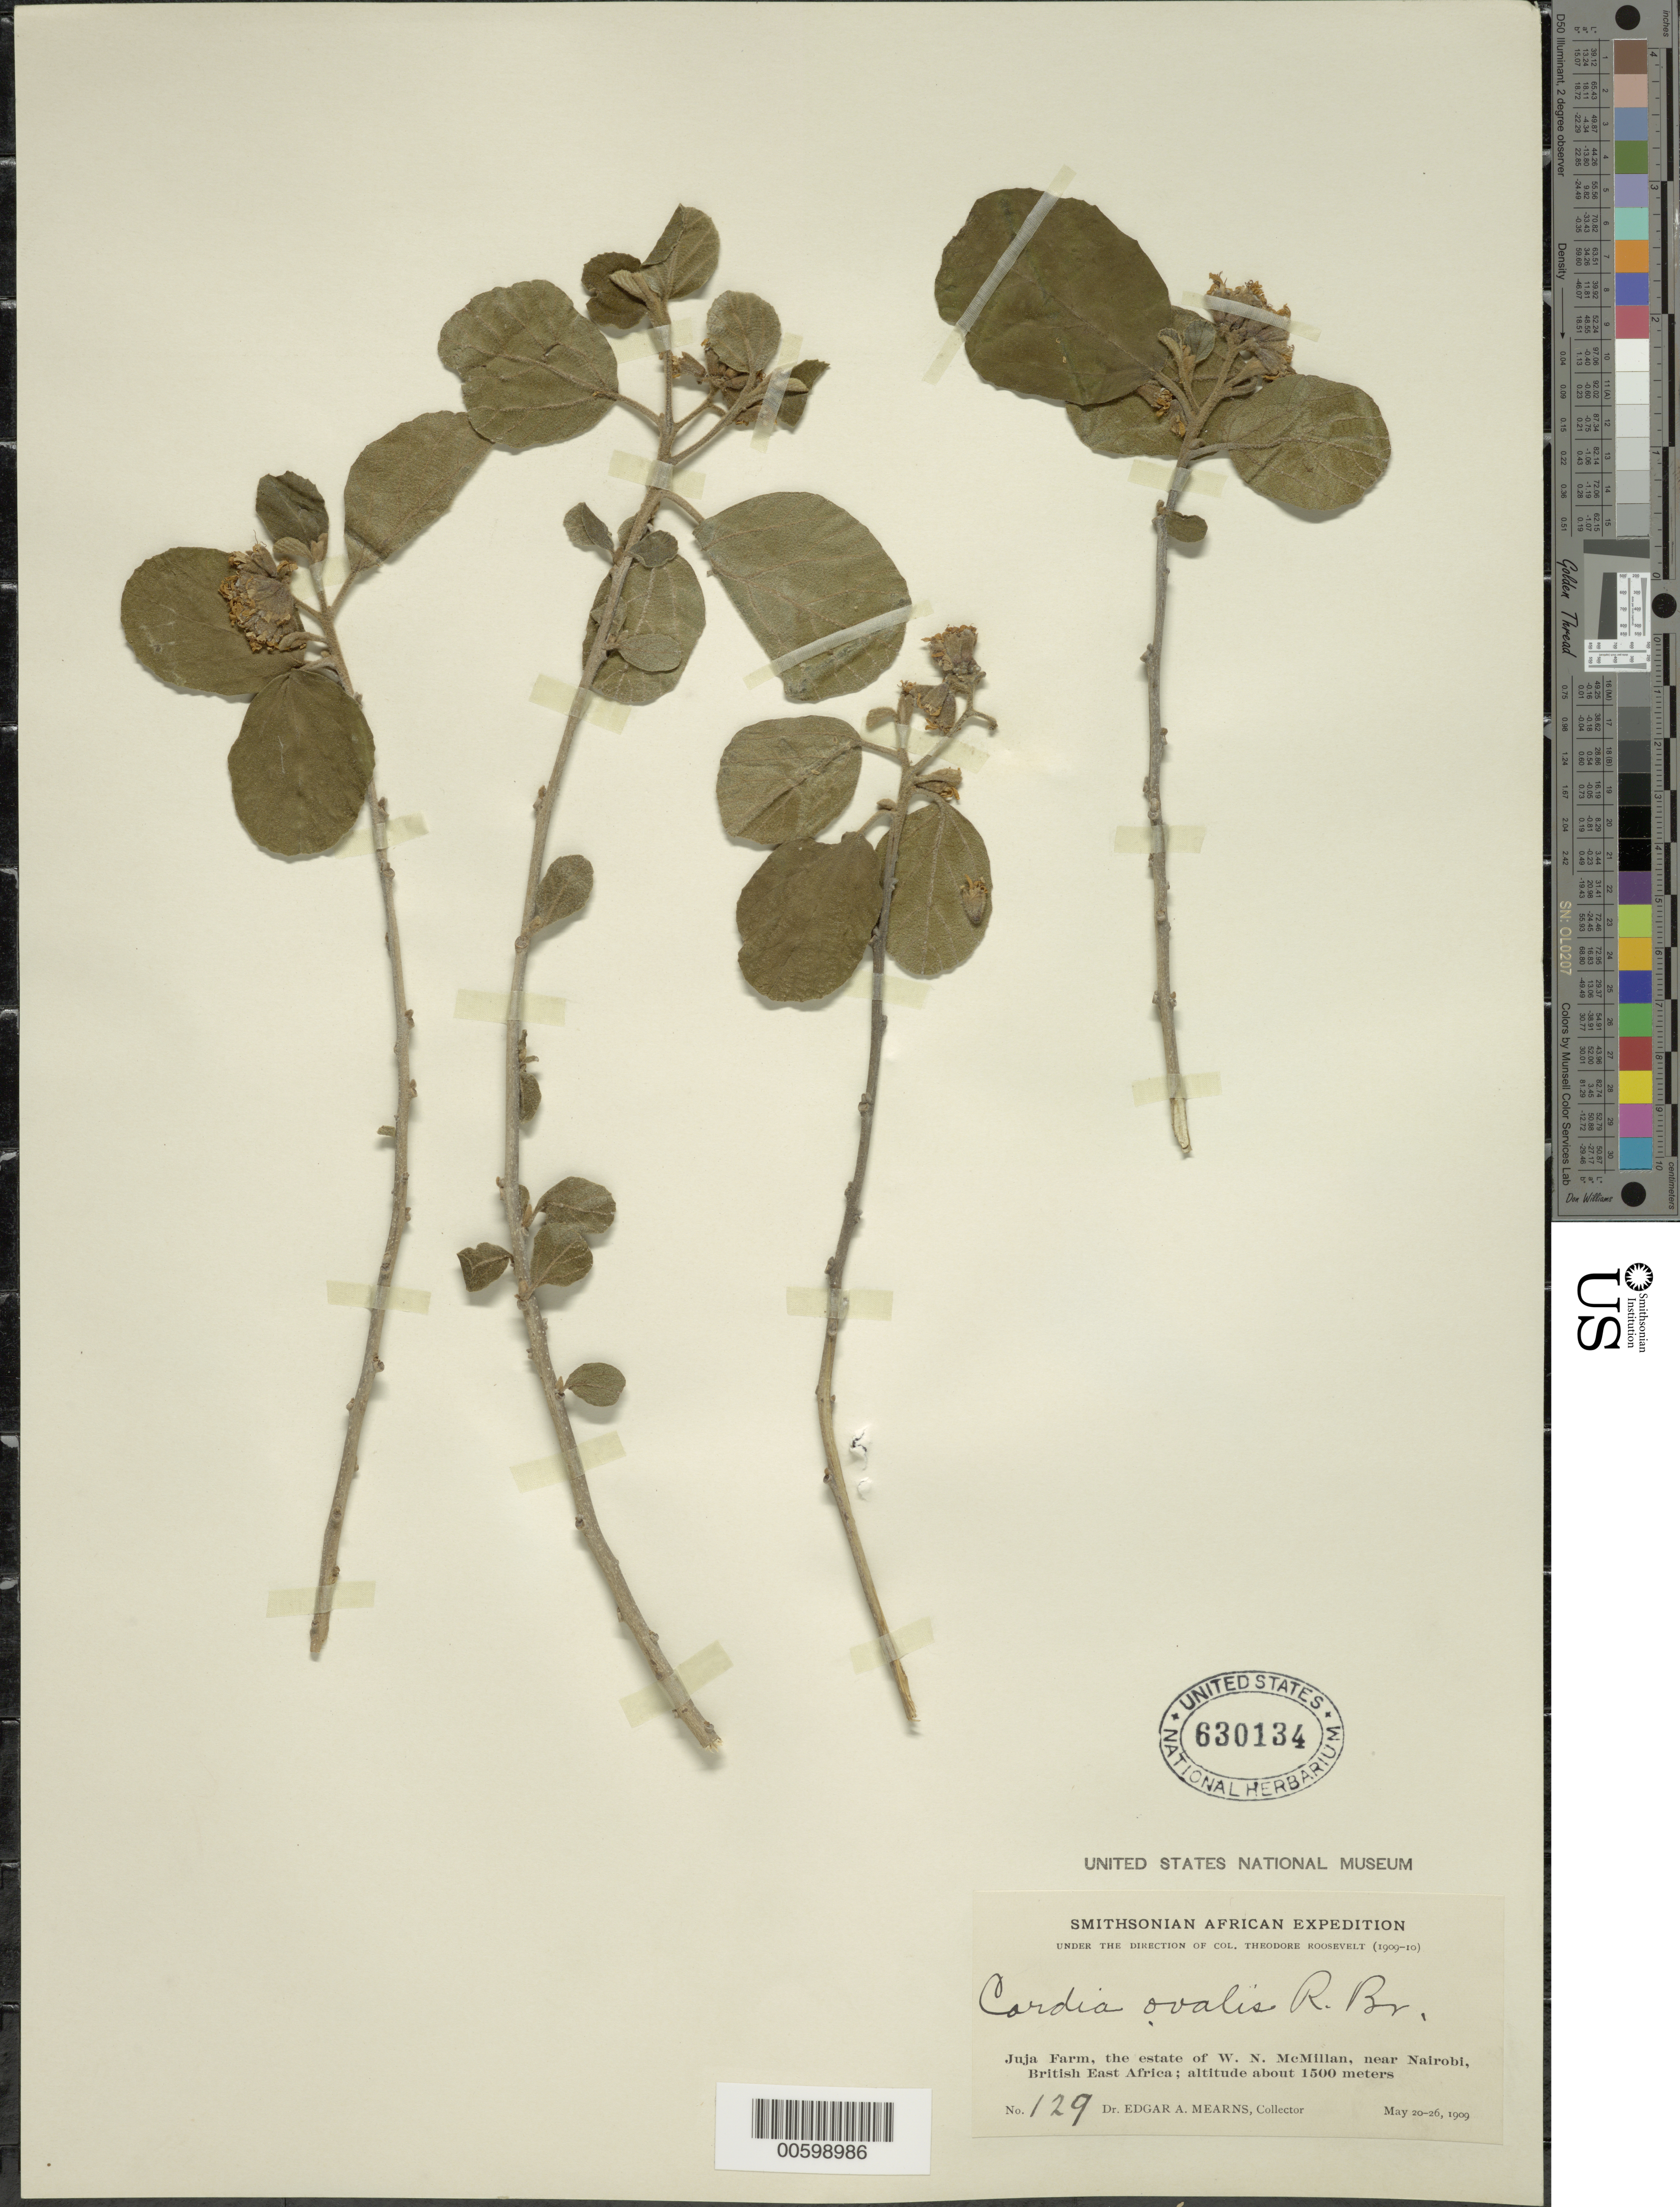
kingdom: Plantae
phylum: Tracheophyta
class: Magnoliopsida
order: Boraginales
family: Cordiaceae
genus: Cordia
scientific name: Cordia abyssinica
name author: R. Br.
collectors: E. A. Mearns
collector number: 129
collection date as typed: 20 May 1909 to 26 May 1909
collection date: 1909-05-20/1909-05-26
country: Kenya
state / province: Nairobi Area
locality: Juja Farm, the estate of W.N. McMillan, near Nairobi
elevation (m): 1500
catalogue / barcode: US 630134